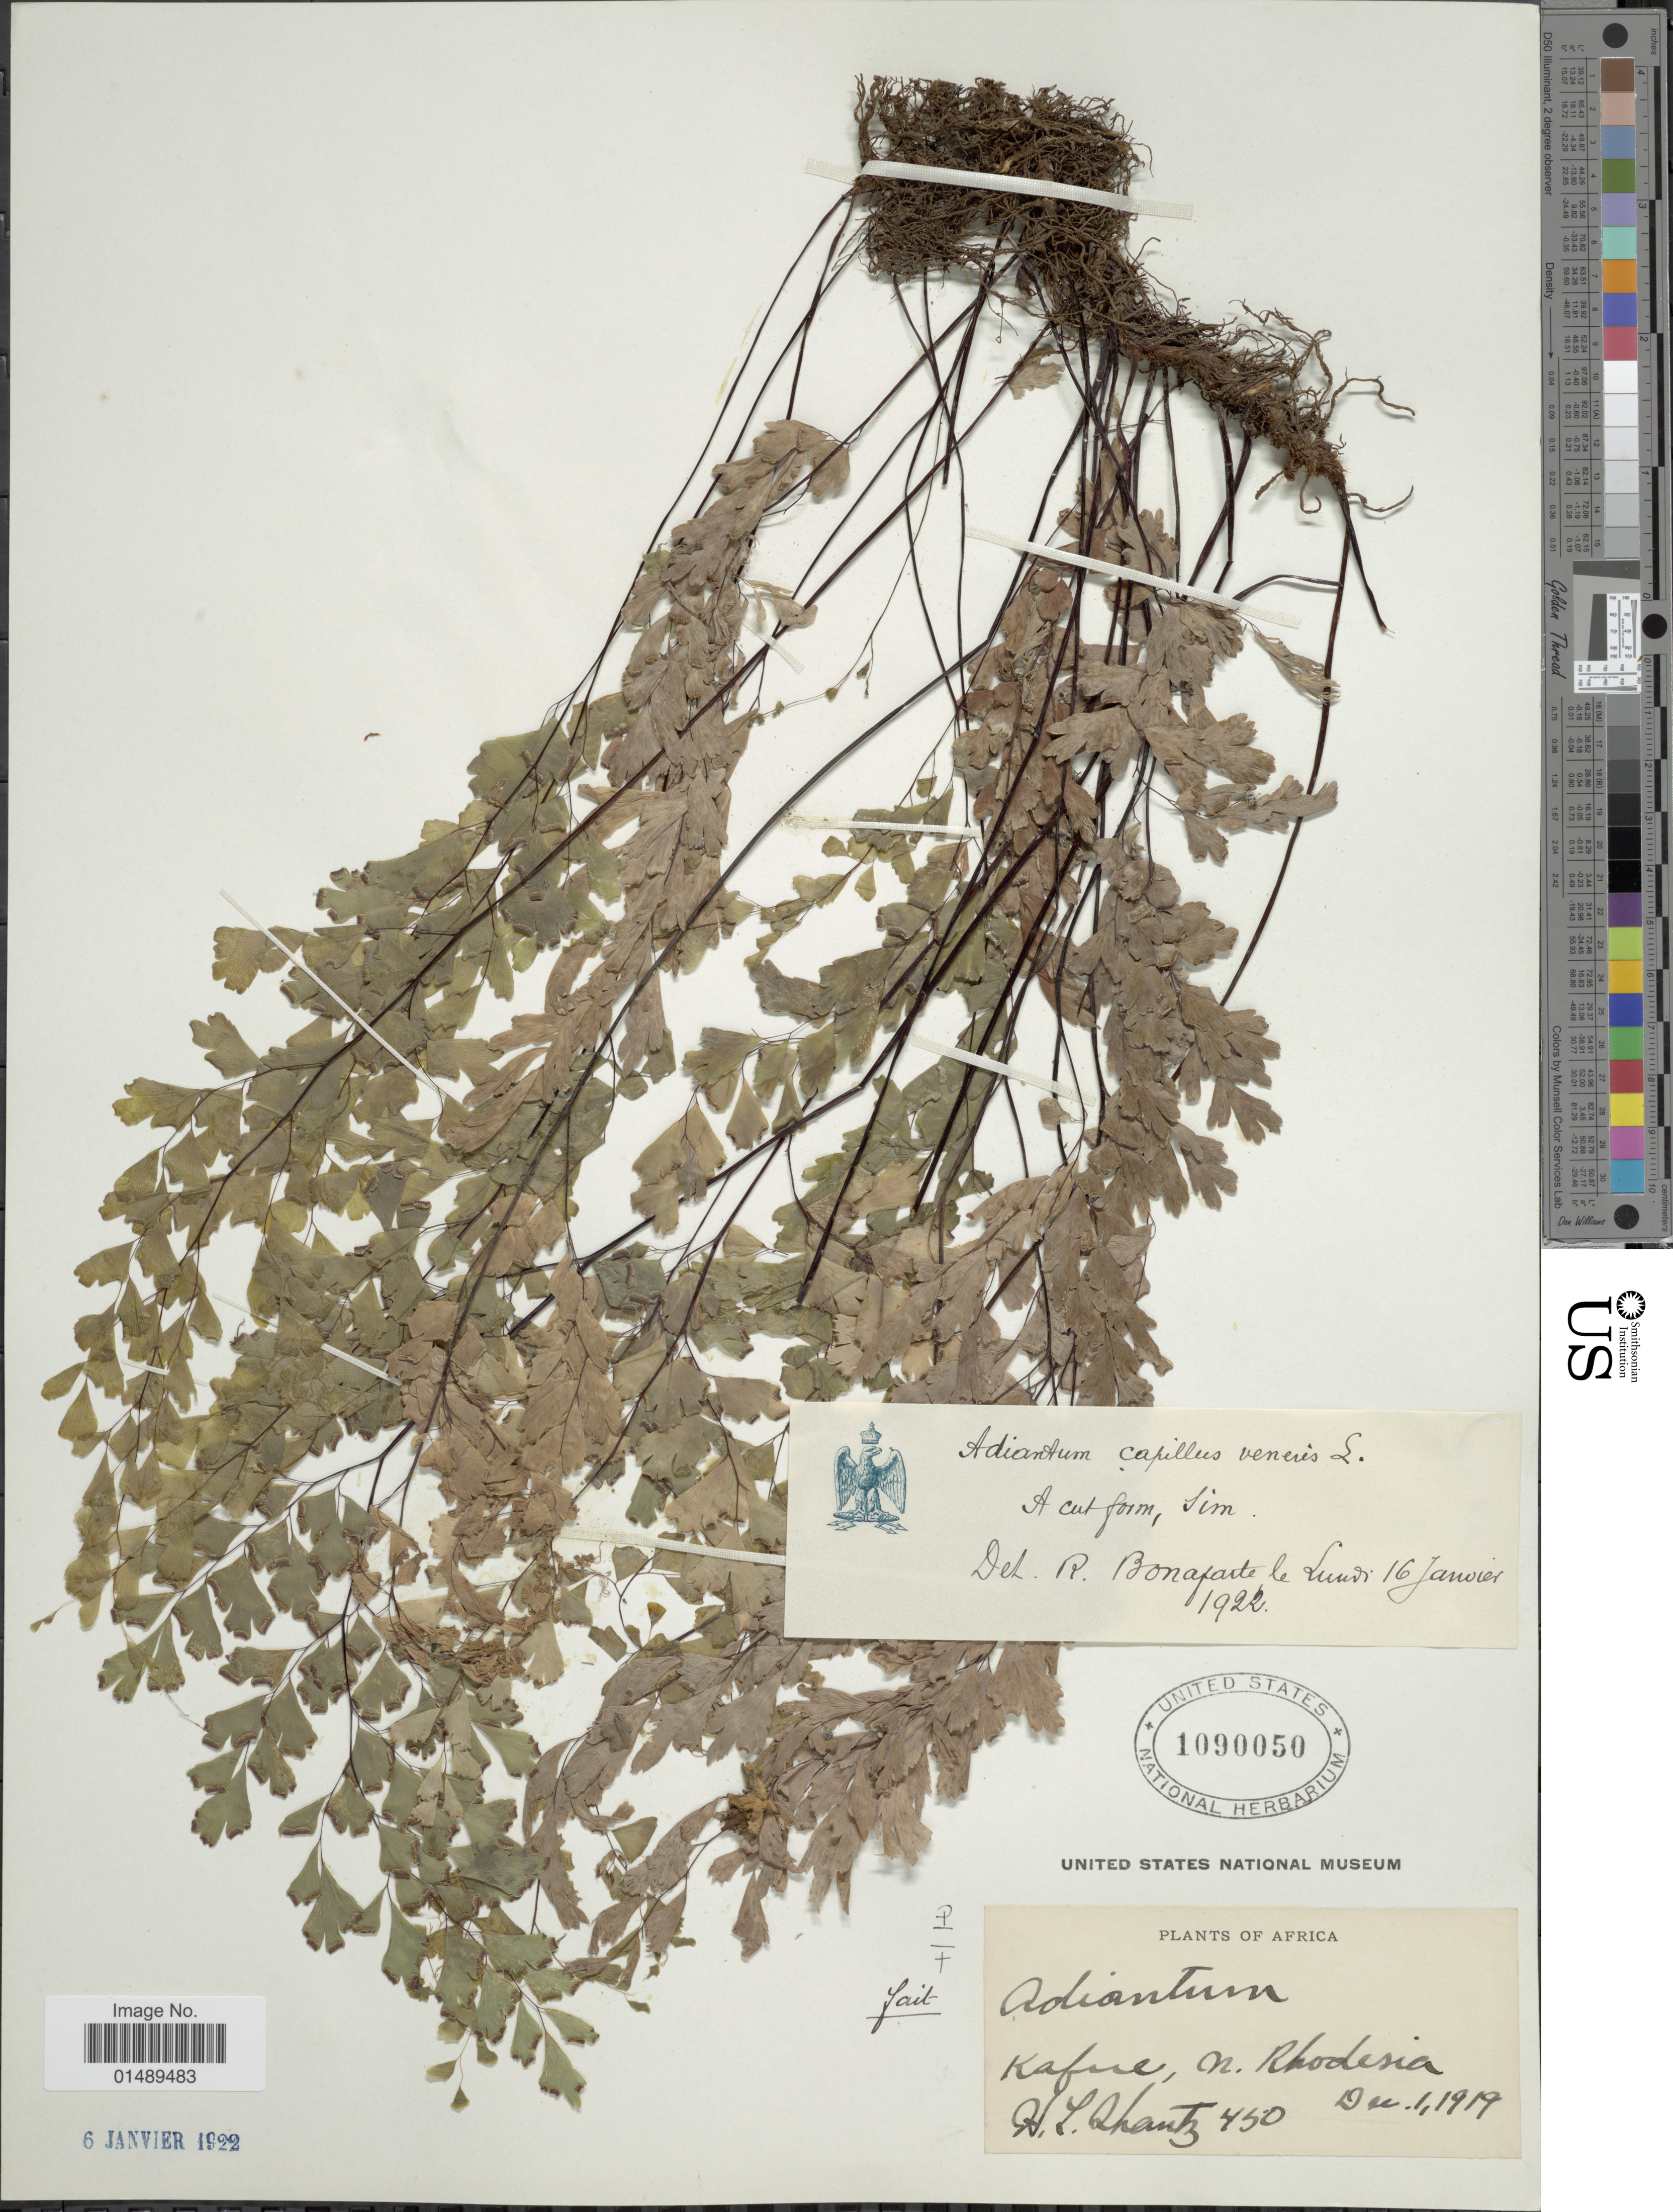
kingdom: Plantae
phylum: Tracheophyta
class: Polypodiopsida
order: Polypodiales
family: Pteridaceae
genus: Adiantum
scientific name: Adiantum capillus-veneris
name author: L.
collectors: H. Zhantz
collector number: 450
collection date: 1919-12-01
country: Zambia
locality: Kaful, North Rhodesia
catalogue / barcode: US 1090050